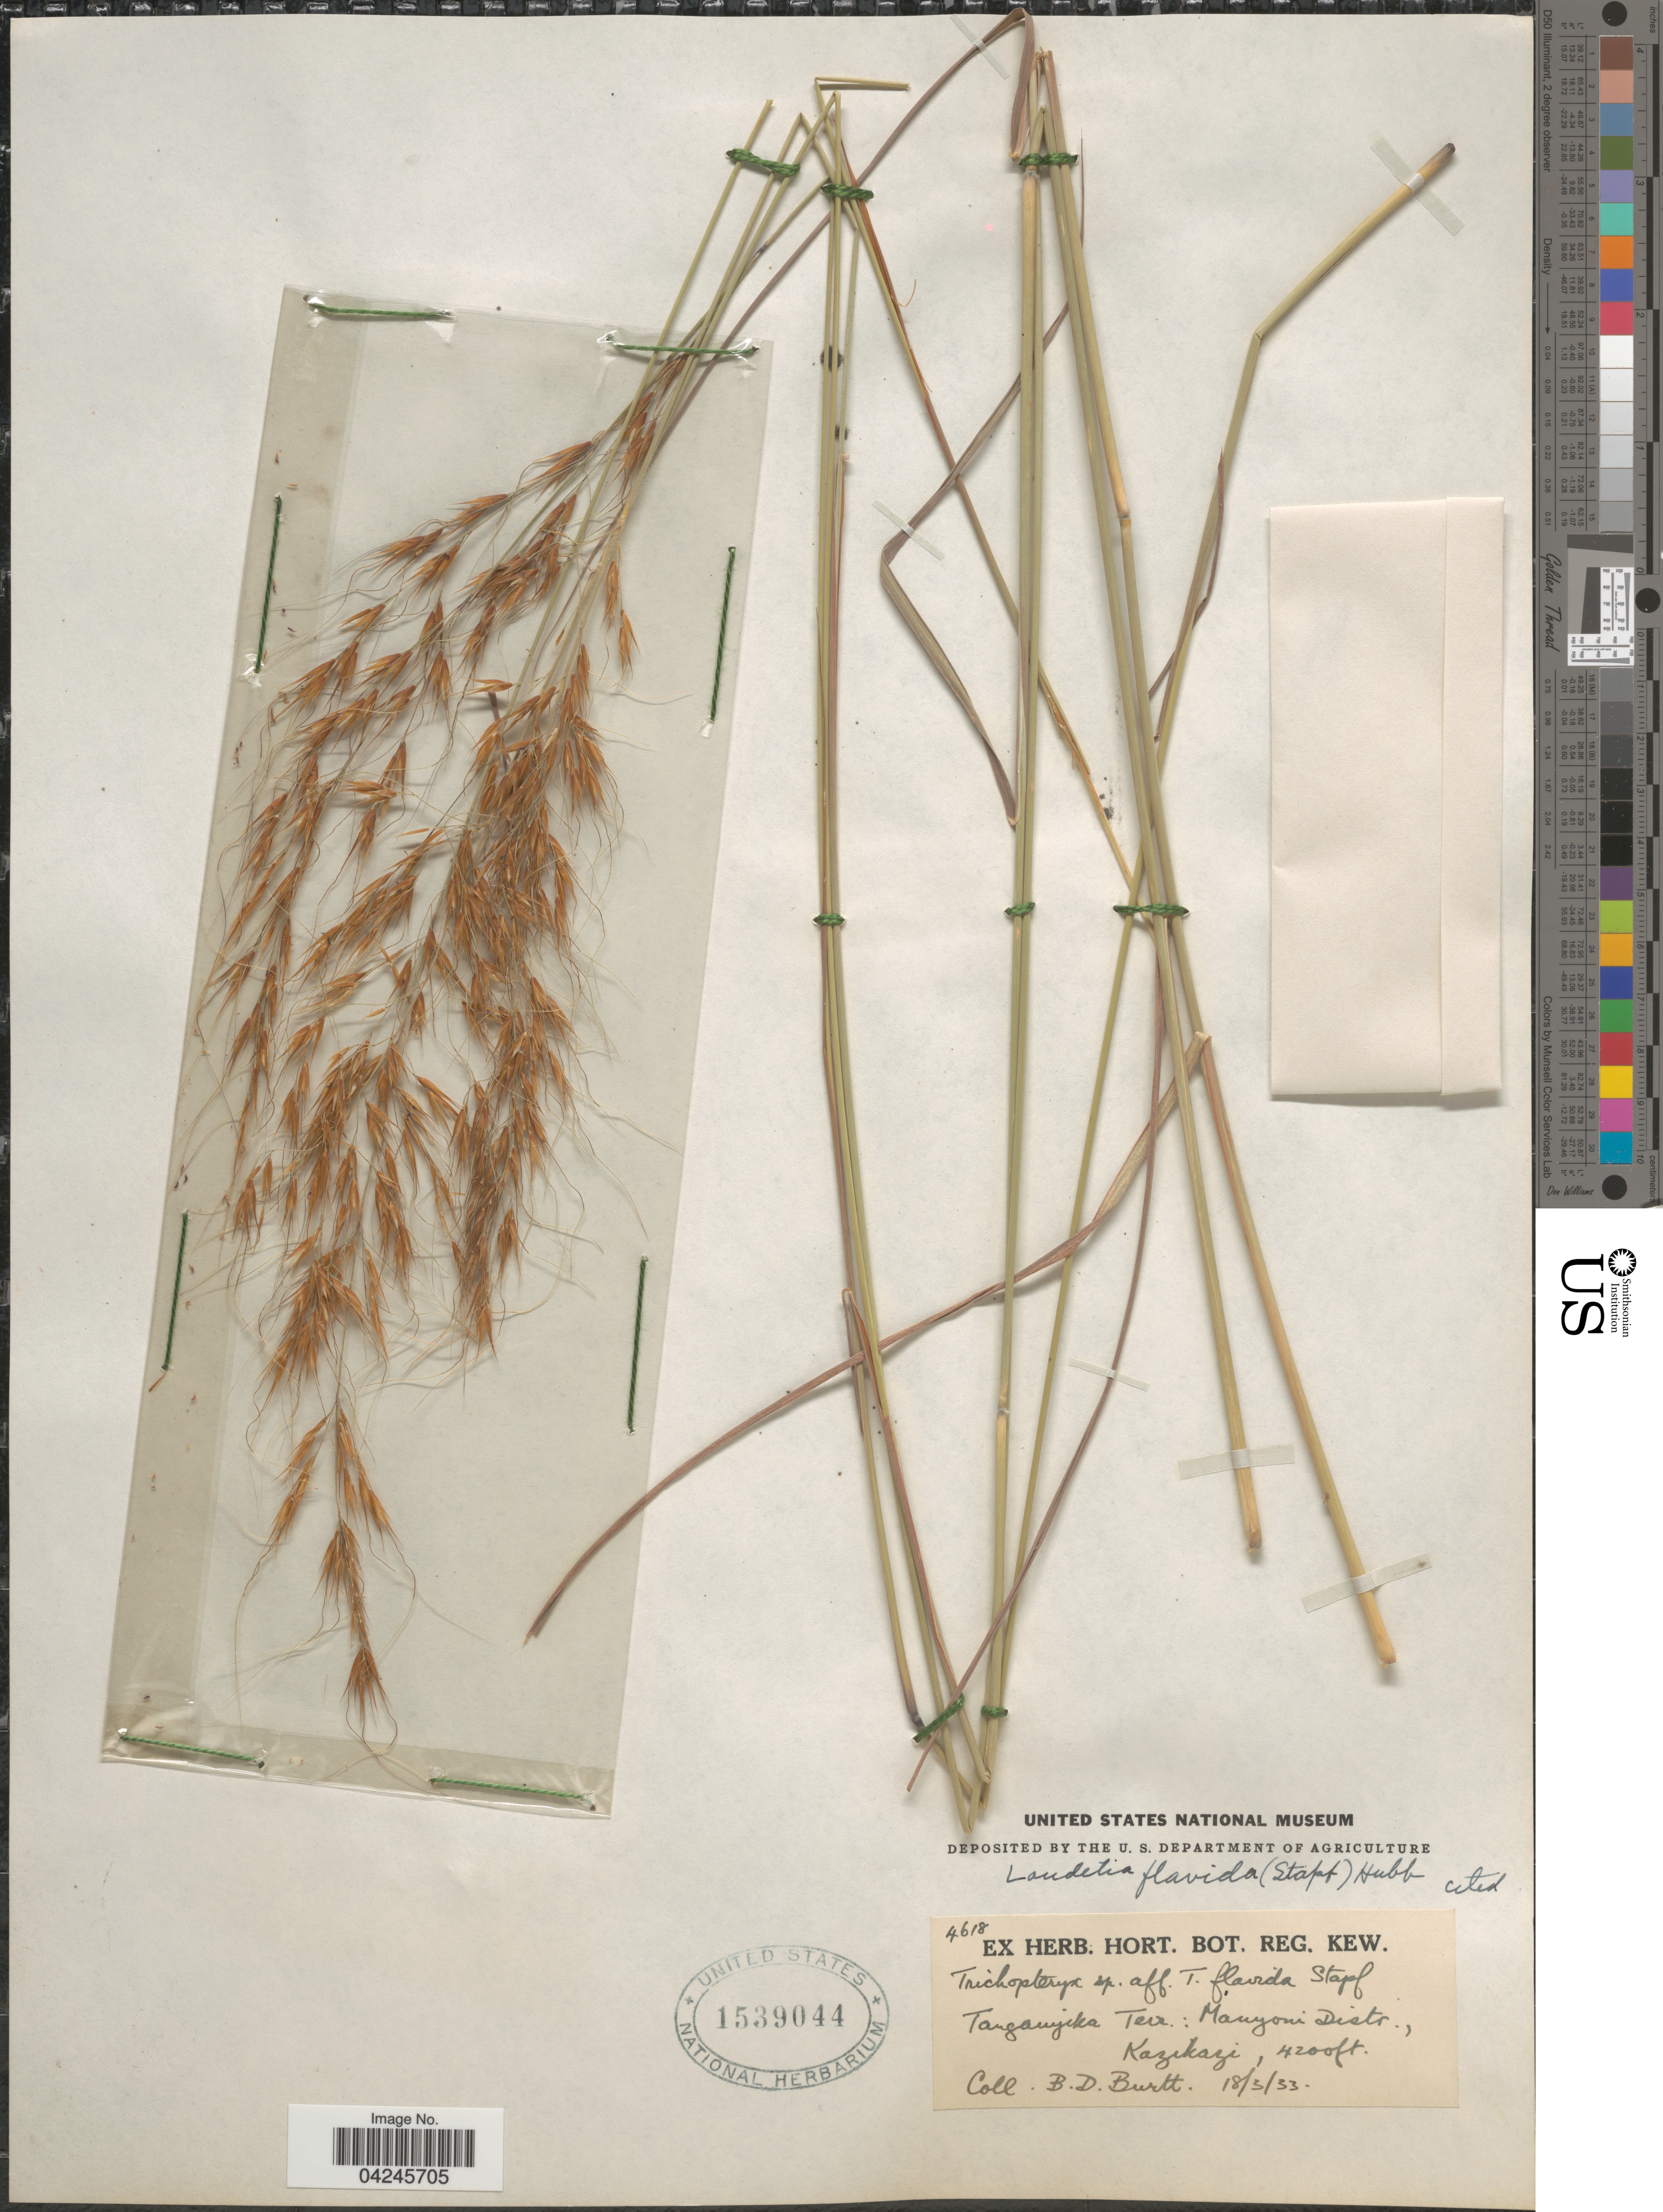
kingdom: Plantae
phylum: Tracheophyta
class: Liliopsida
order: Poales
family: Poaceae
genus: Loudetia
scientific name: Loudetia flavida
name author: (Stapf) C.E. Hubb.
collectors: B. D. Burtt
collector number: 4618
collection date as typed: Transcribed d/m/y: 18/3/33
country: Tanzania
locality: Tanganyika Terr.: Manyoni Distr., Kazikazi.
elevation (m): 1280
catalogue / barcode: US 1539044